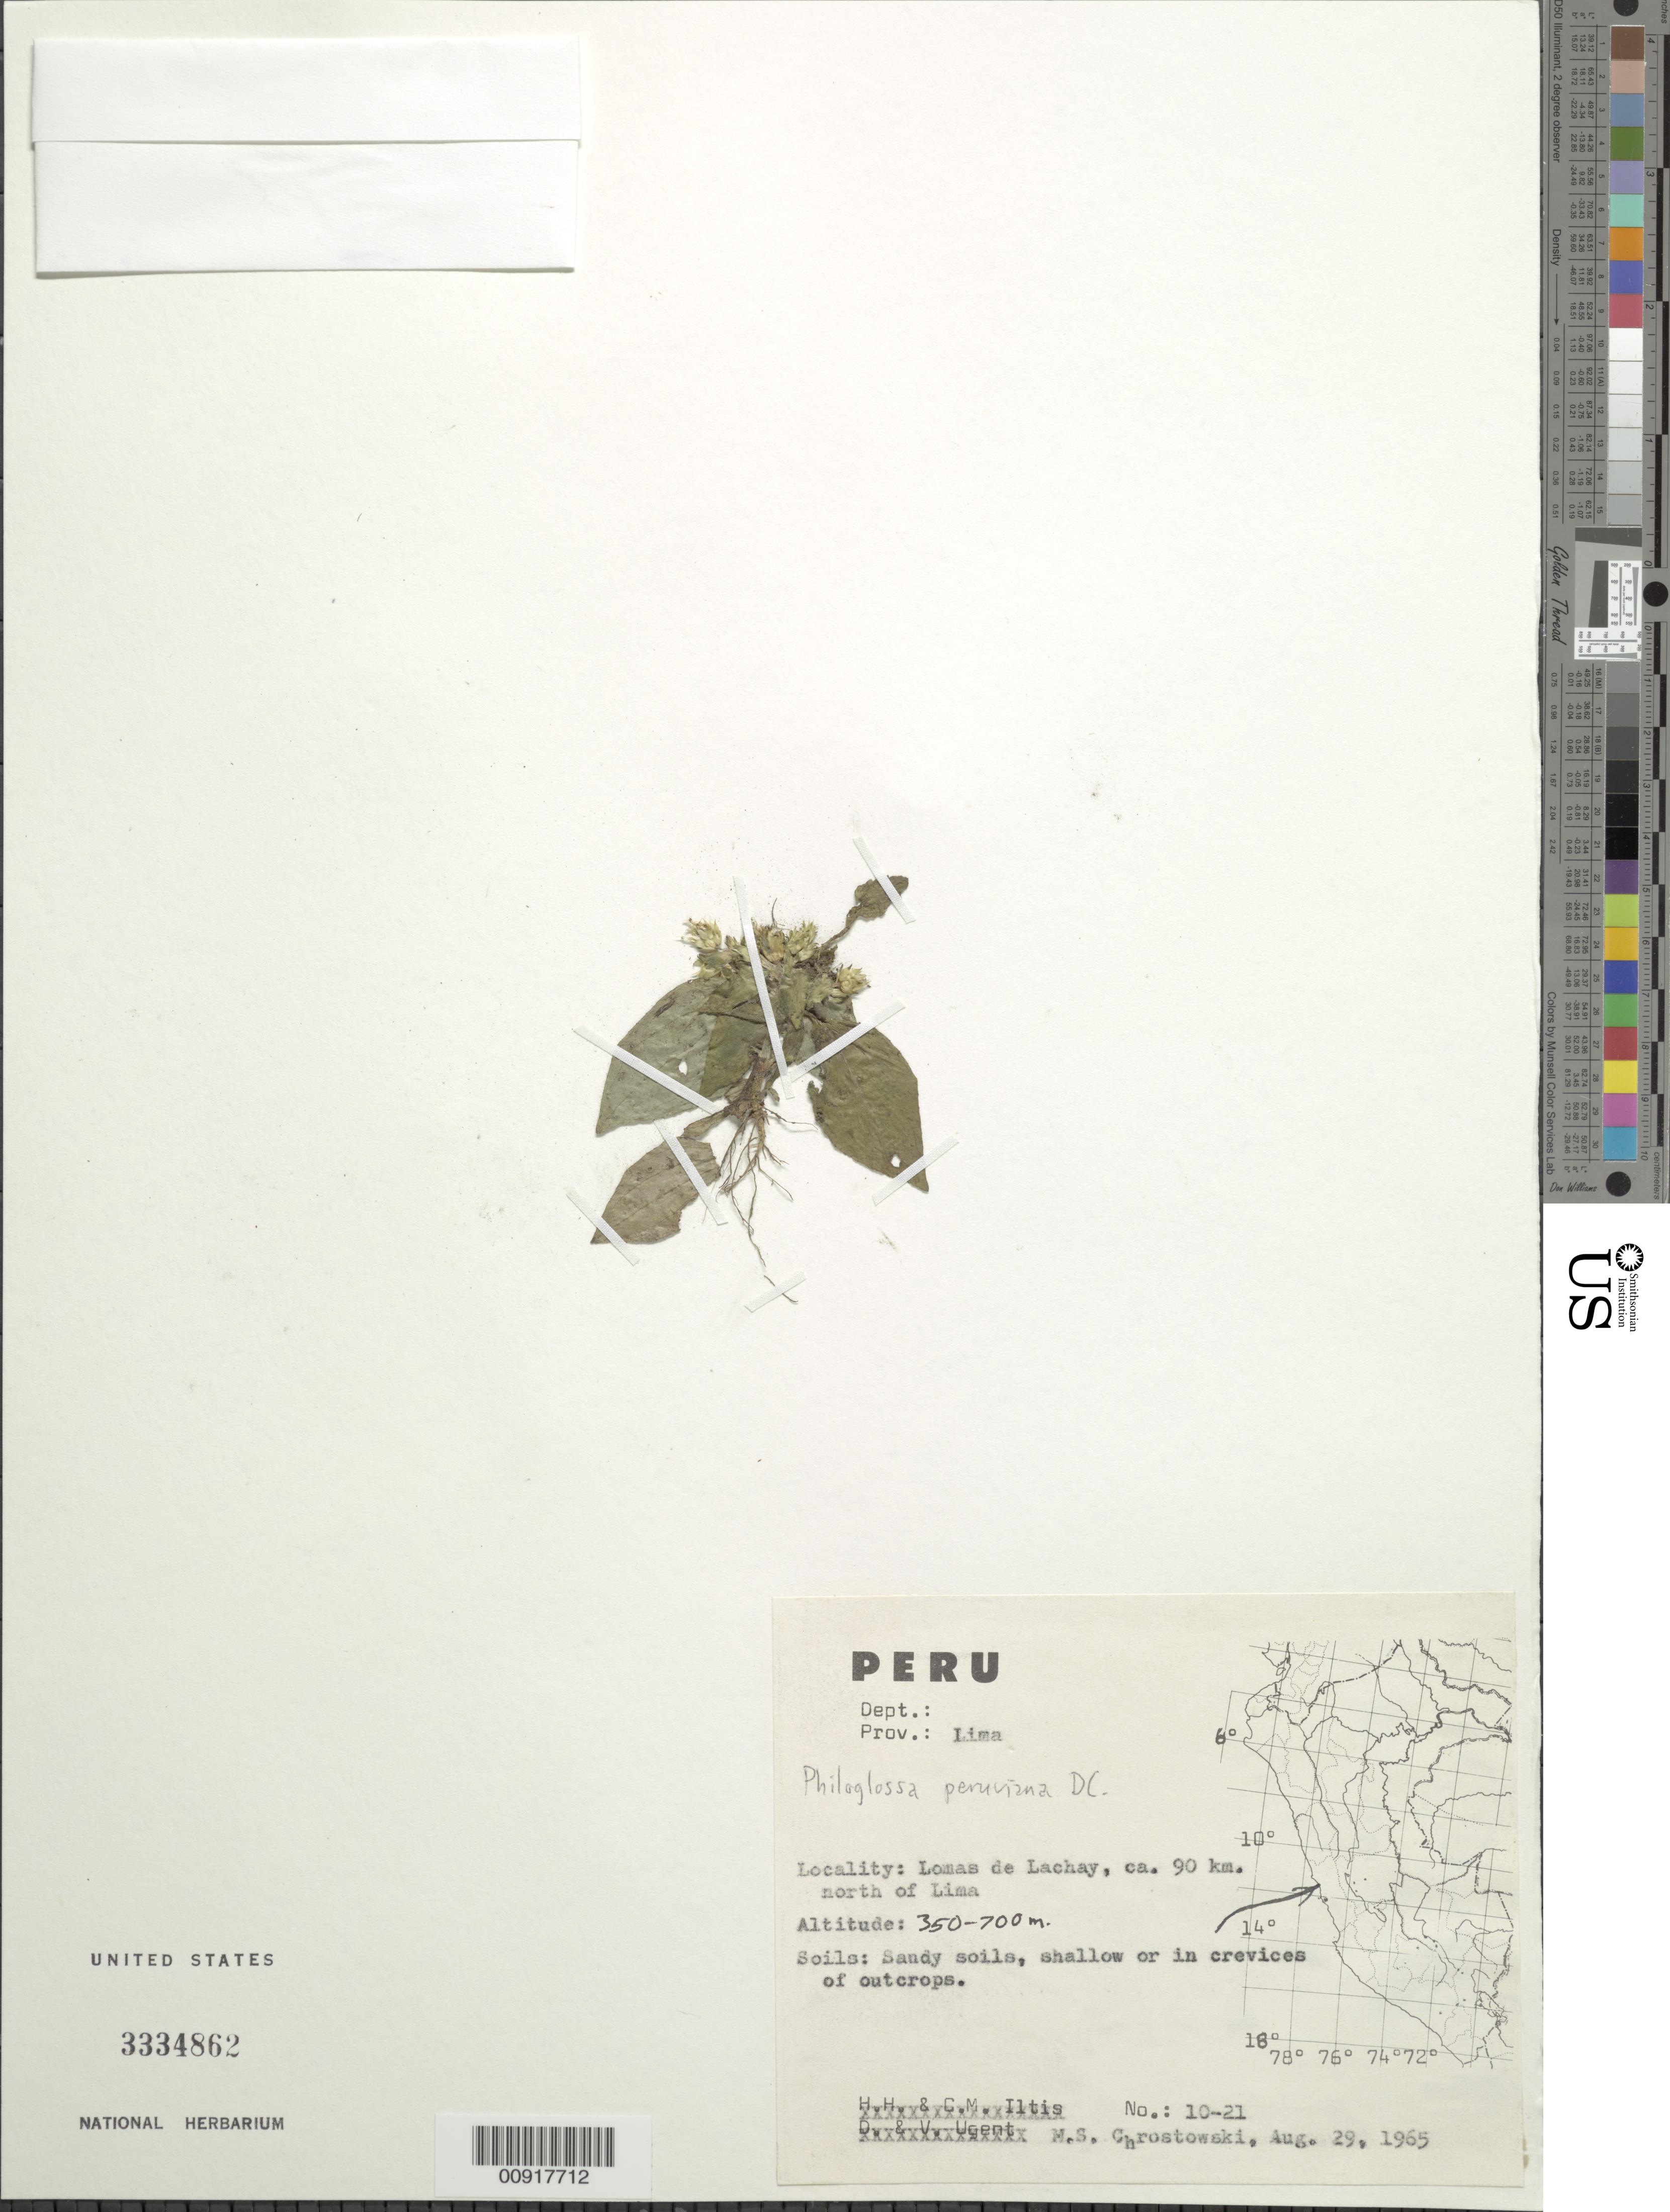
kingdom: Plantae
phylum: Tracheophyta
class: Magnoliopsida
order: Asterales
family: Asteraceae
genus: Philoglossa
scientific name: Philoglossa peruviana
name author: DC.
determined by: Robinson, Harold E., (US)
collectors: M. Chrostowski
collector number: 10-21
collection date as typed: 29 August 1965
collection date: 1965-08-29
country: Peru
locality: Prov. Lima, Lomas de Lachay, ca. 90 km N of Lima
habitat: Sandy soils, shallow or in crevices of outcrops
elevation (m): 350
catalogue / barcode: US 3334862